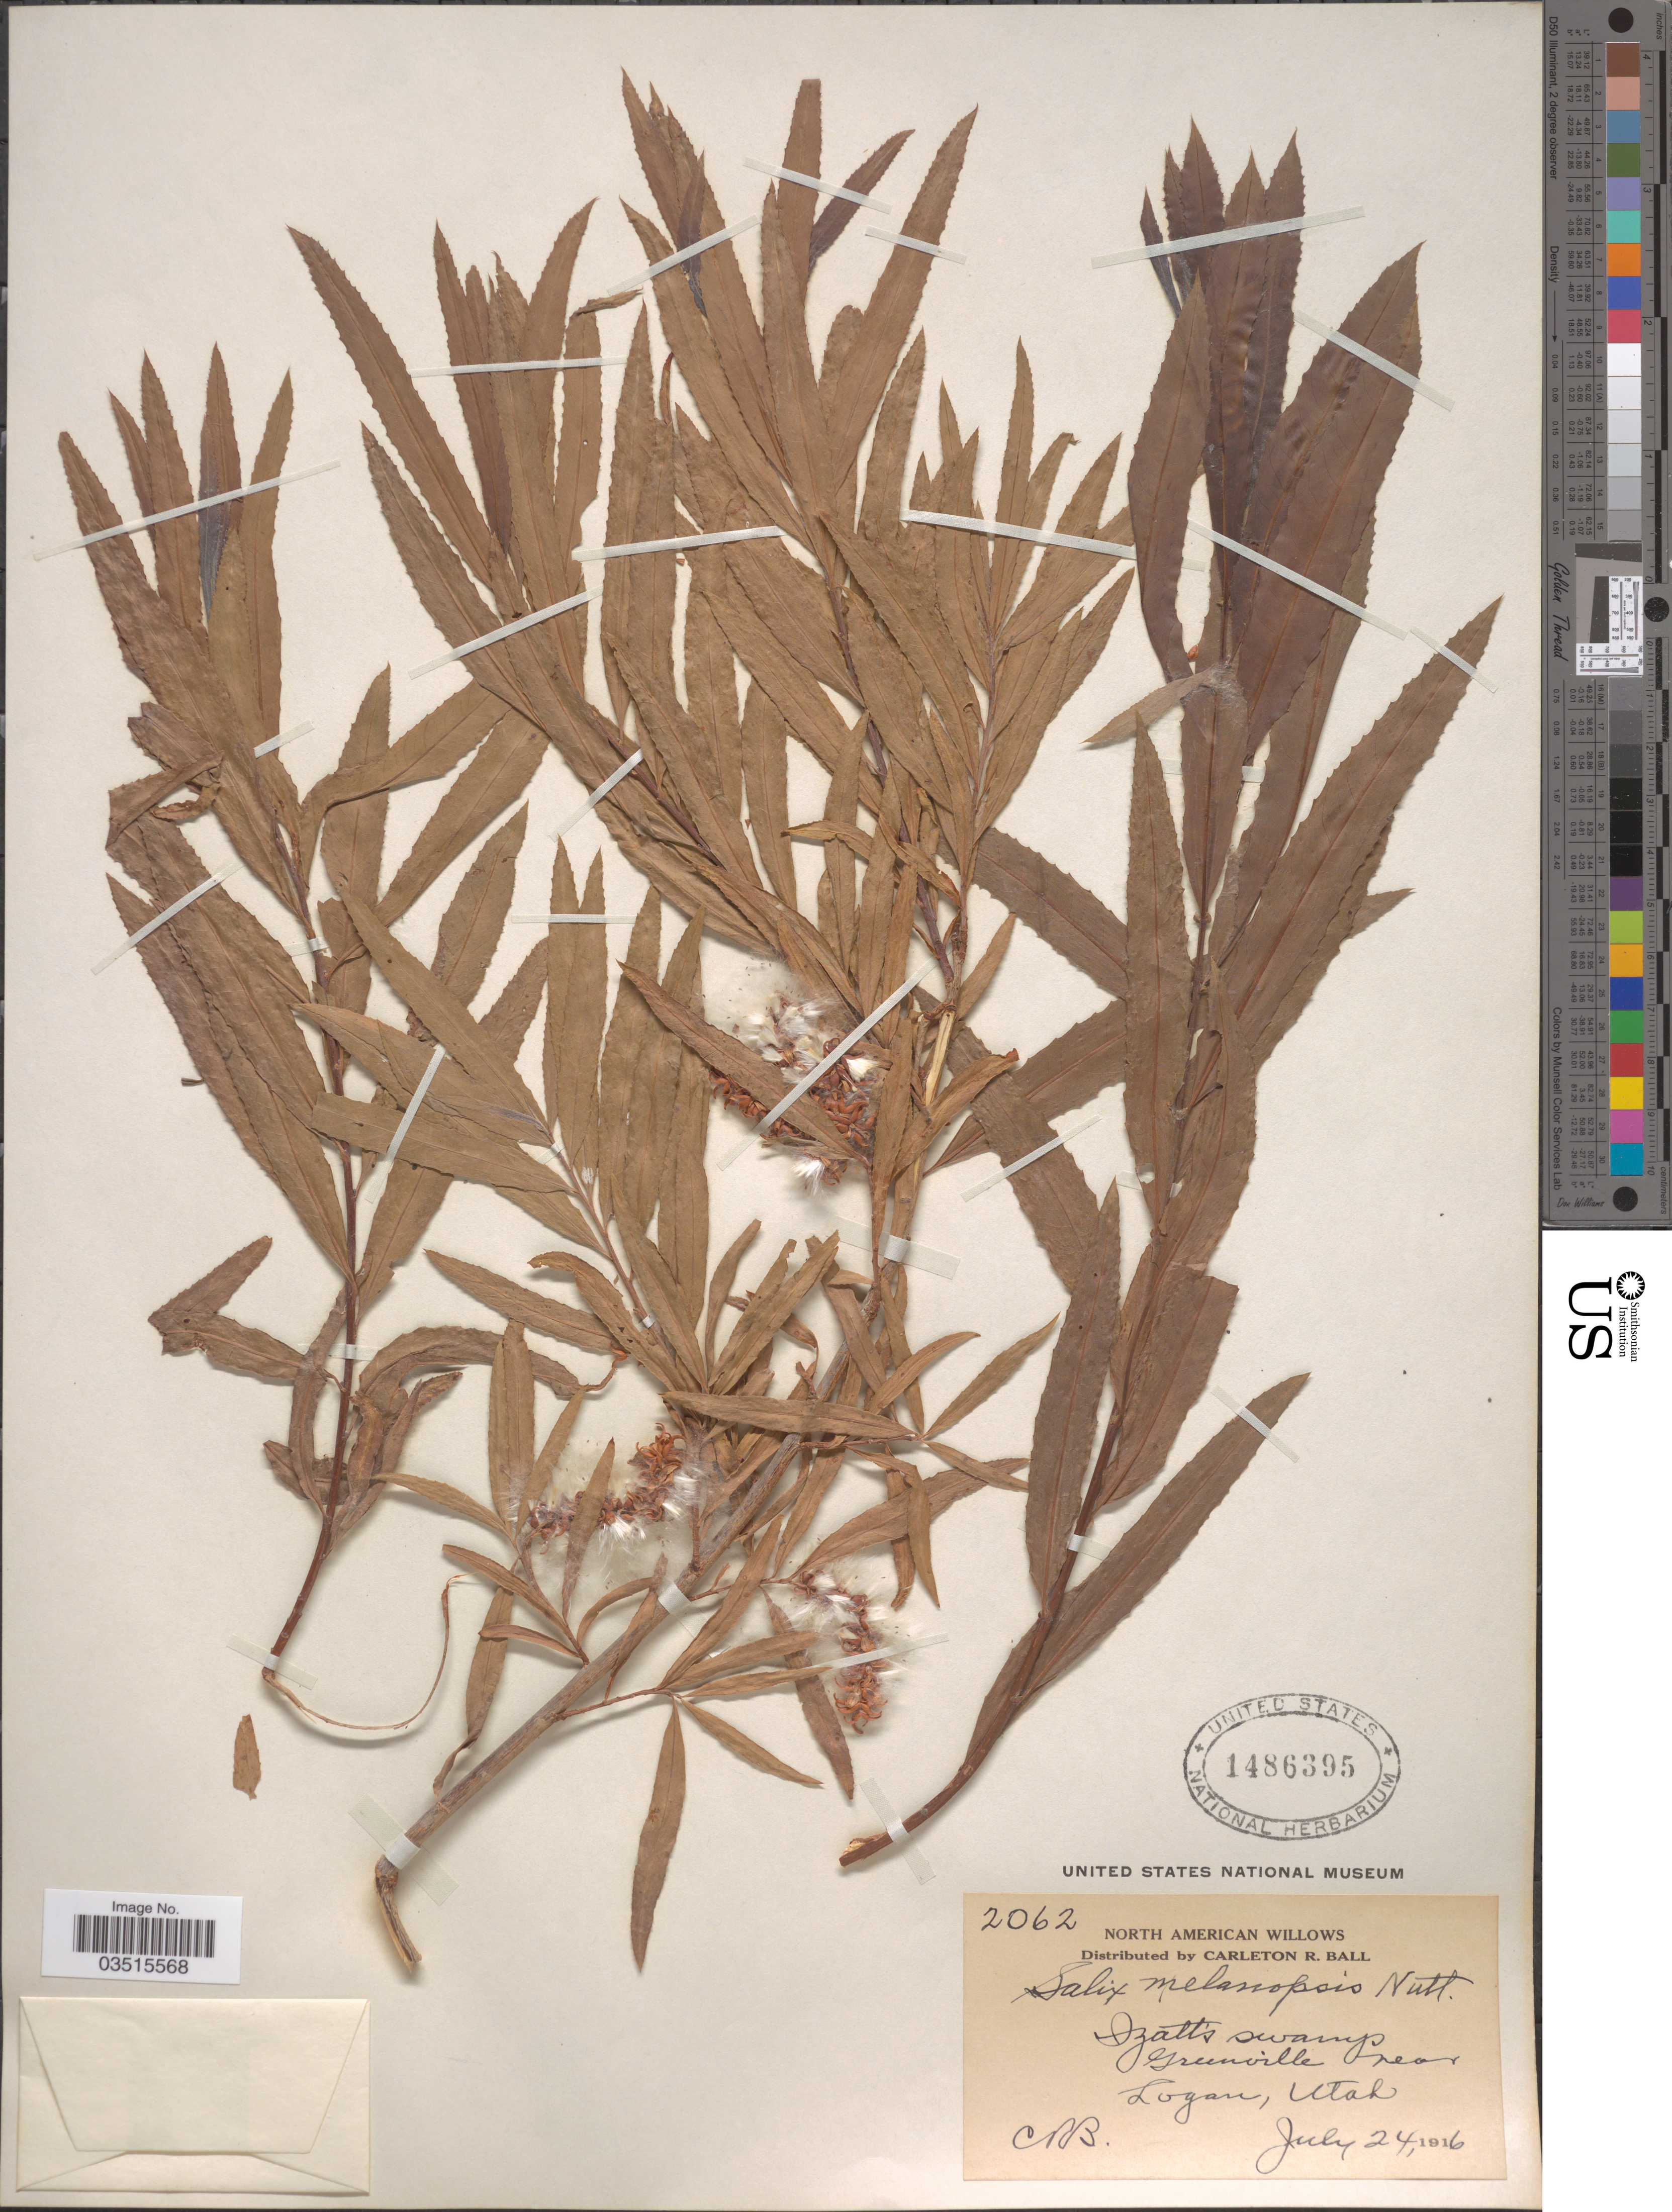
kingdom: Plantae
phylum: Tracheophyta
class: Magnoliopsida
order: Malpighiales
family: Salicaceae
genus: Salix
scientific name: Salix melanopsis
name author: Nutt.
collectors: C. R. Ball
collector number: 2062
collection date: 1916-07-24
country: United States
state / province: Utah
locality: Izatt's swamp. Greenville near Logan.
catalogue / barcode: US 1486395